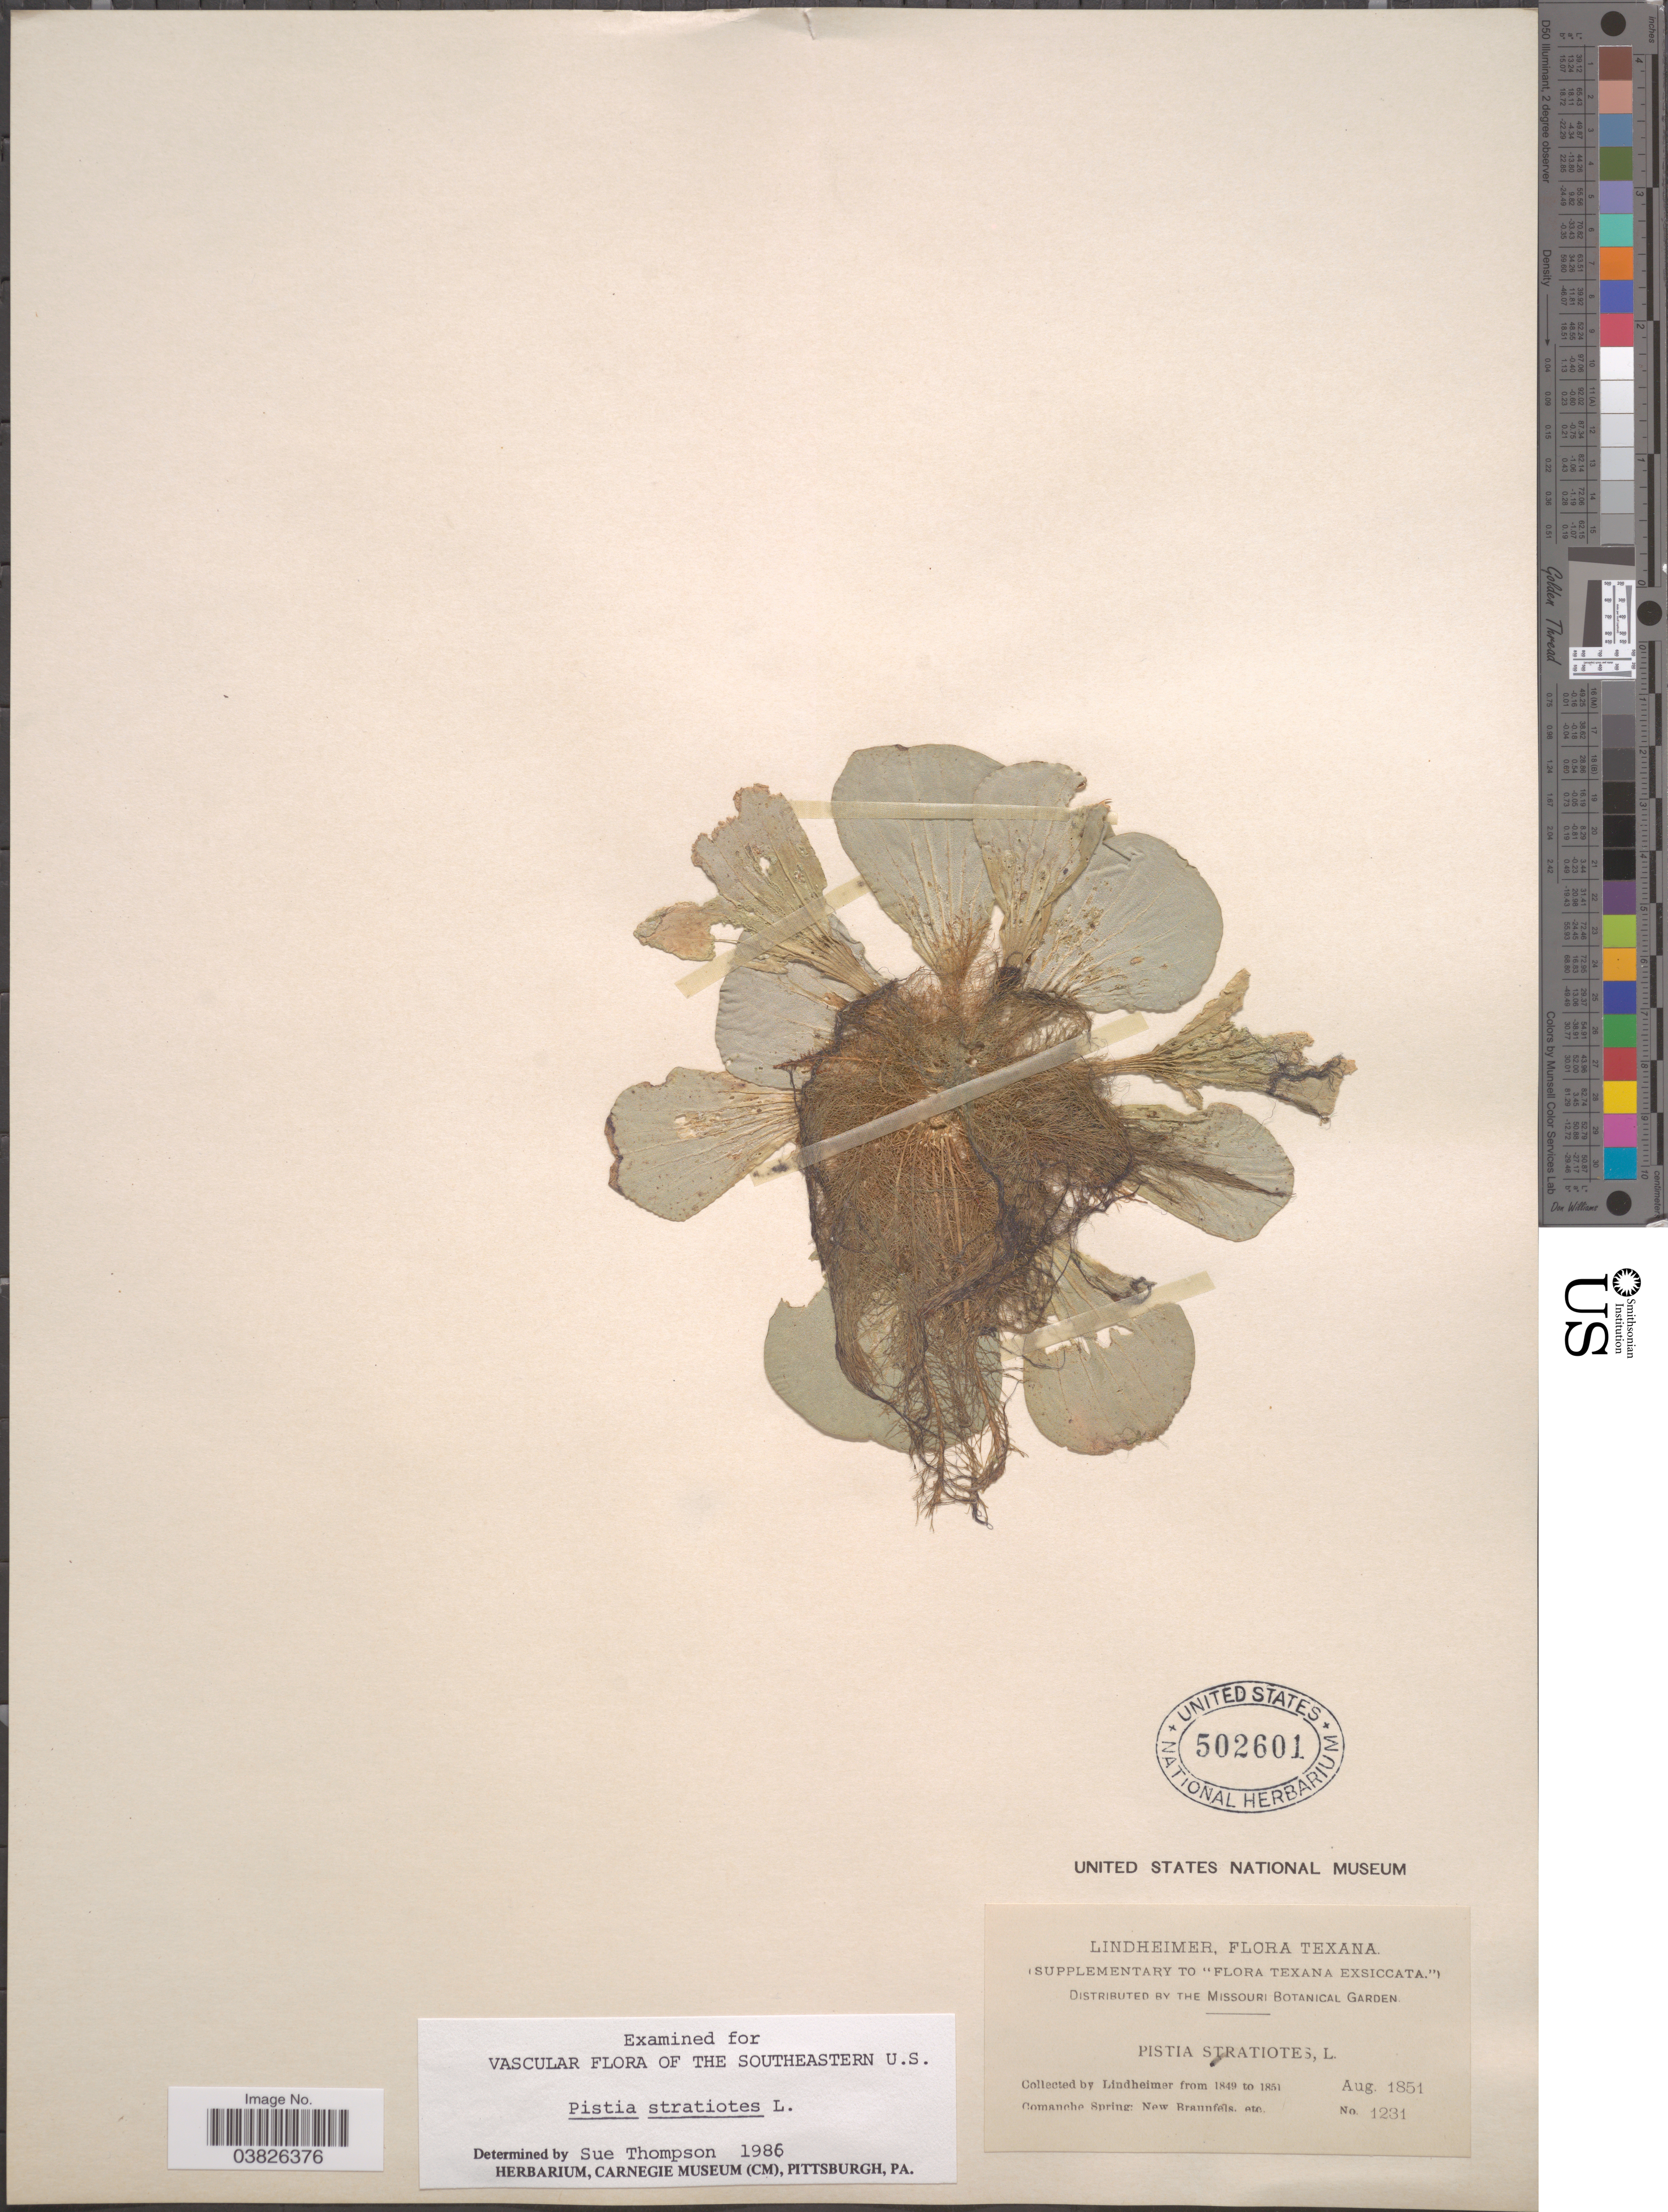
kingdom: Plantae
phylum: Tracheophyta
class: Liliopsida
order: Alismatales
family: Araceae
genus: Pistia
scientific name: Pistia stratiotes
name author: L.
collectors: -. Lindheimer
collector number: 1231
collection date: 1851-08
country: United States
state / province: Texas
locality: Comanche Spring: New Braunfels. etc.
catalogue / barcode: US 502601